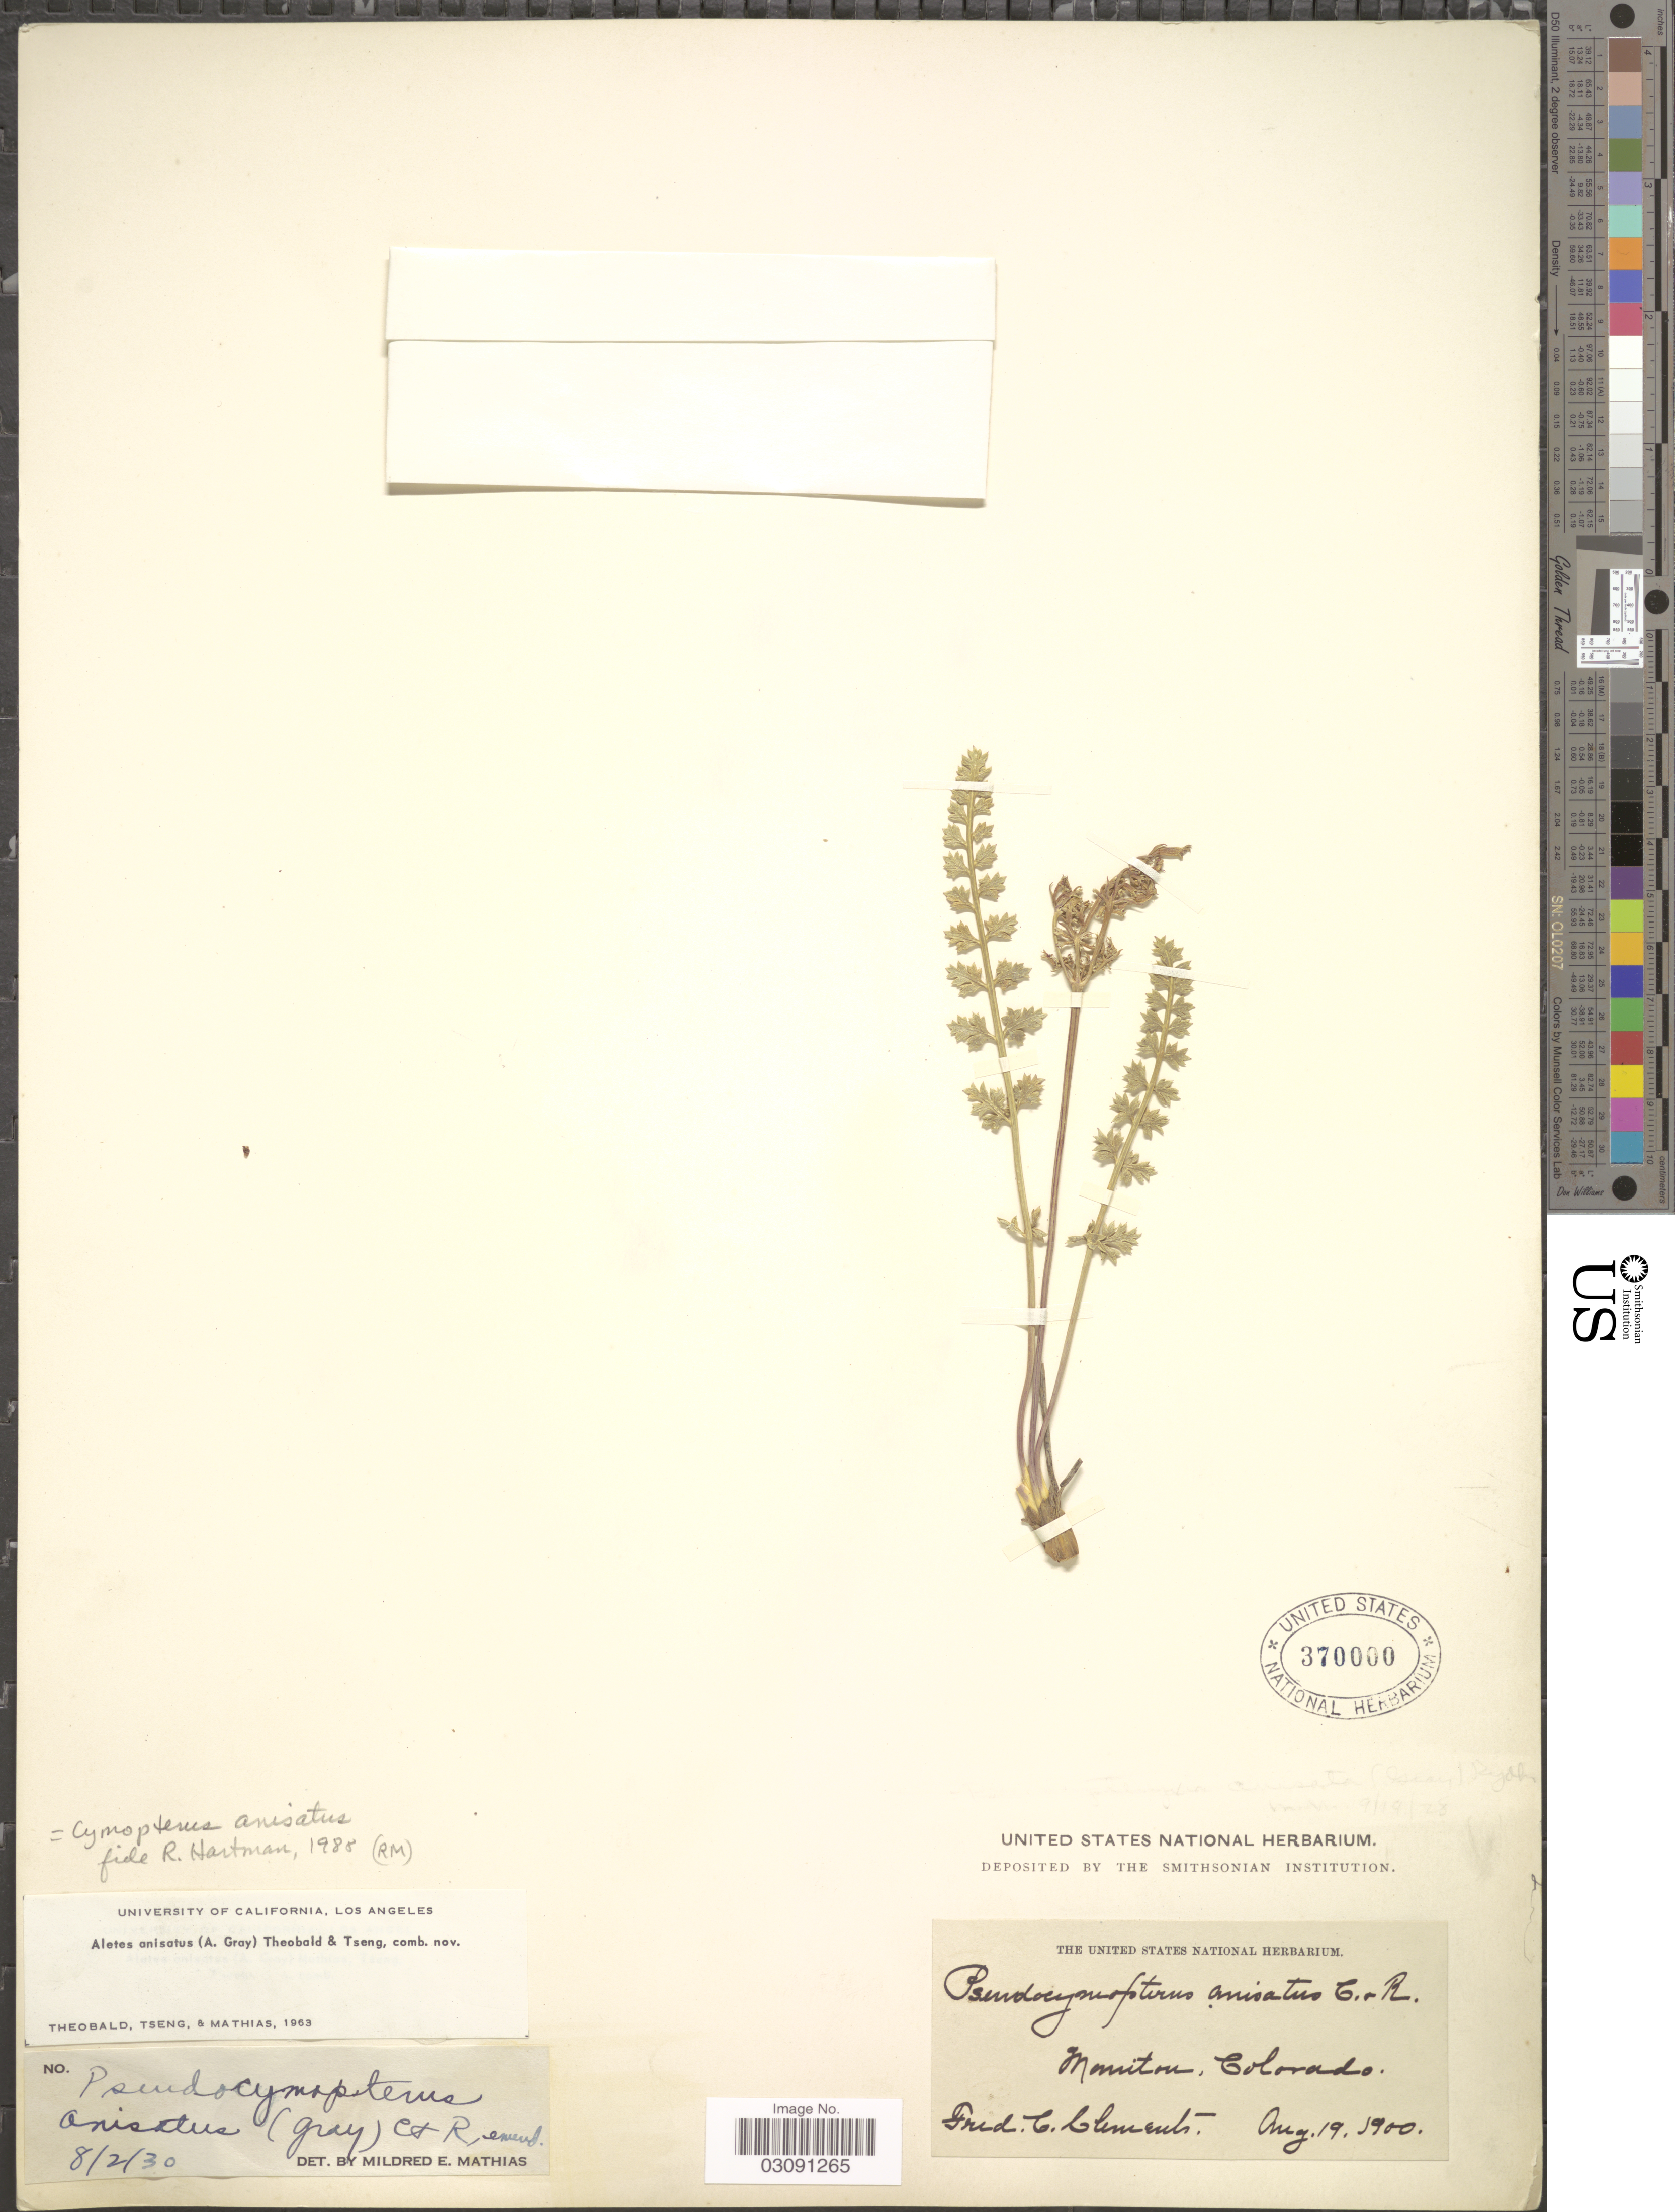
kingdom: Plantae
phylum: Tracheophyta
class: Magnoliopsida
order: Apiales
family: Apiaceae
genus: Cymopterus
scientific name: Cymopterus anisatus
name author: A. Gray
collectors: F. E. Clements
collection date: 1900-08-19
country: United States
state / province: Colorado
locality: Manitou.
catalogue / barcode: US 370000